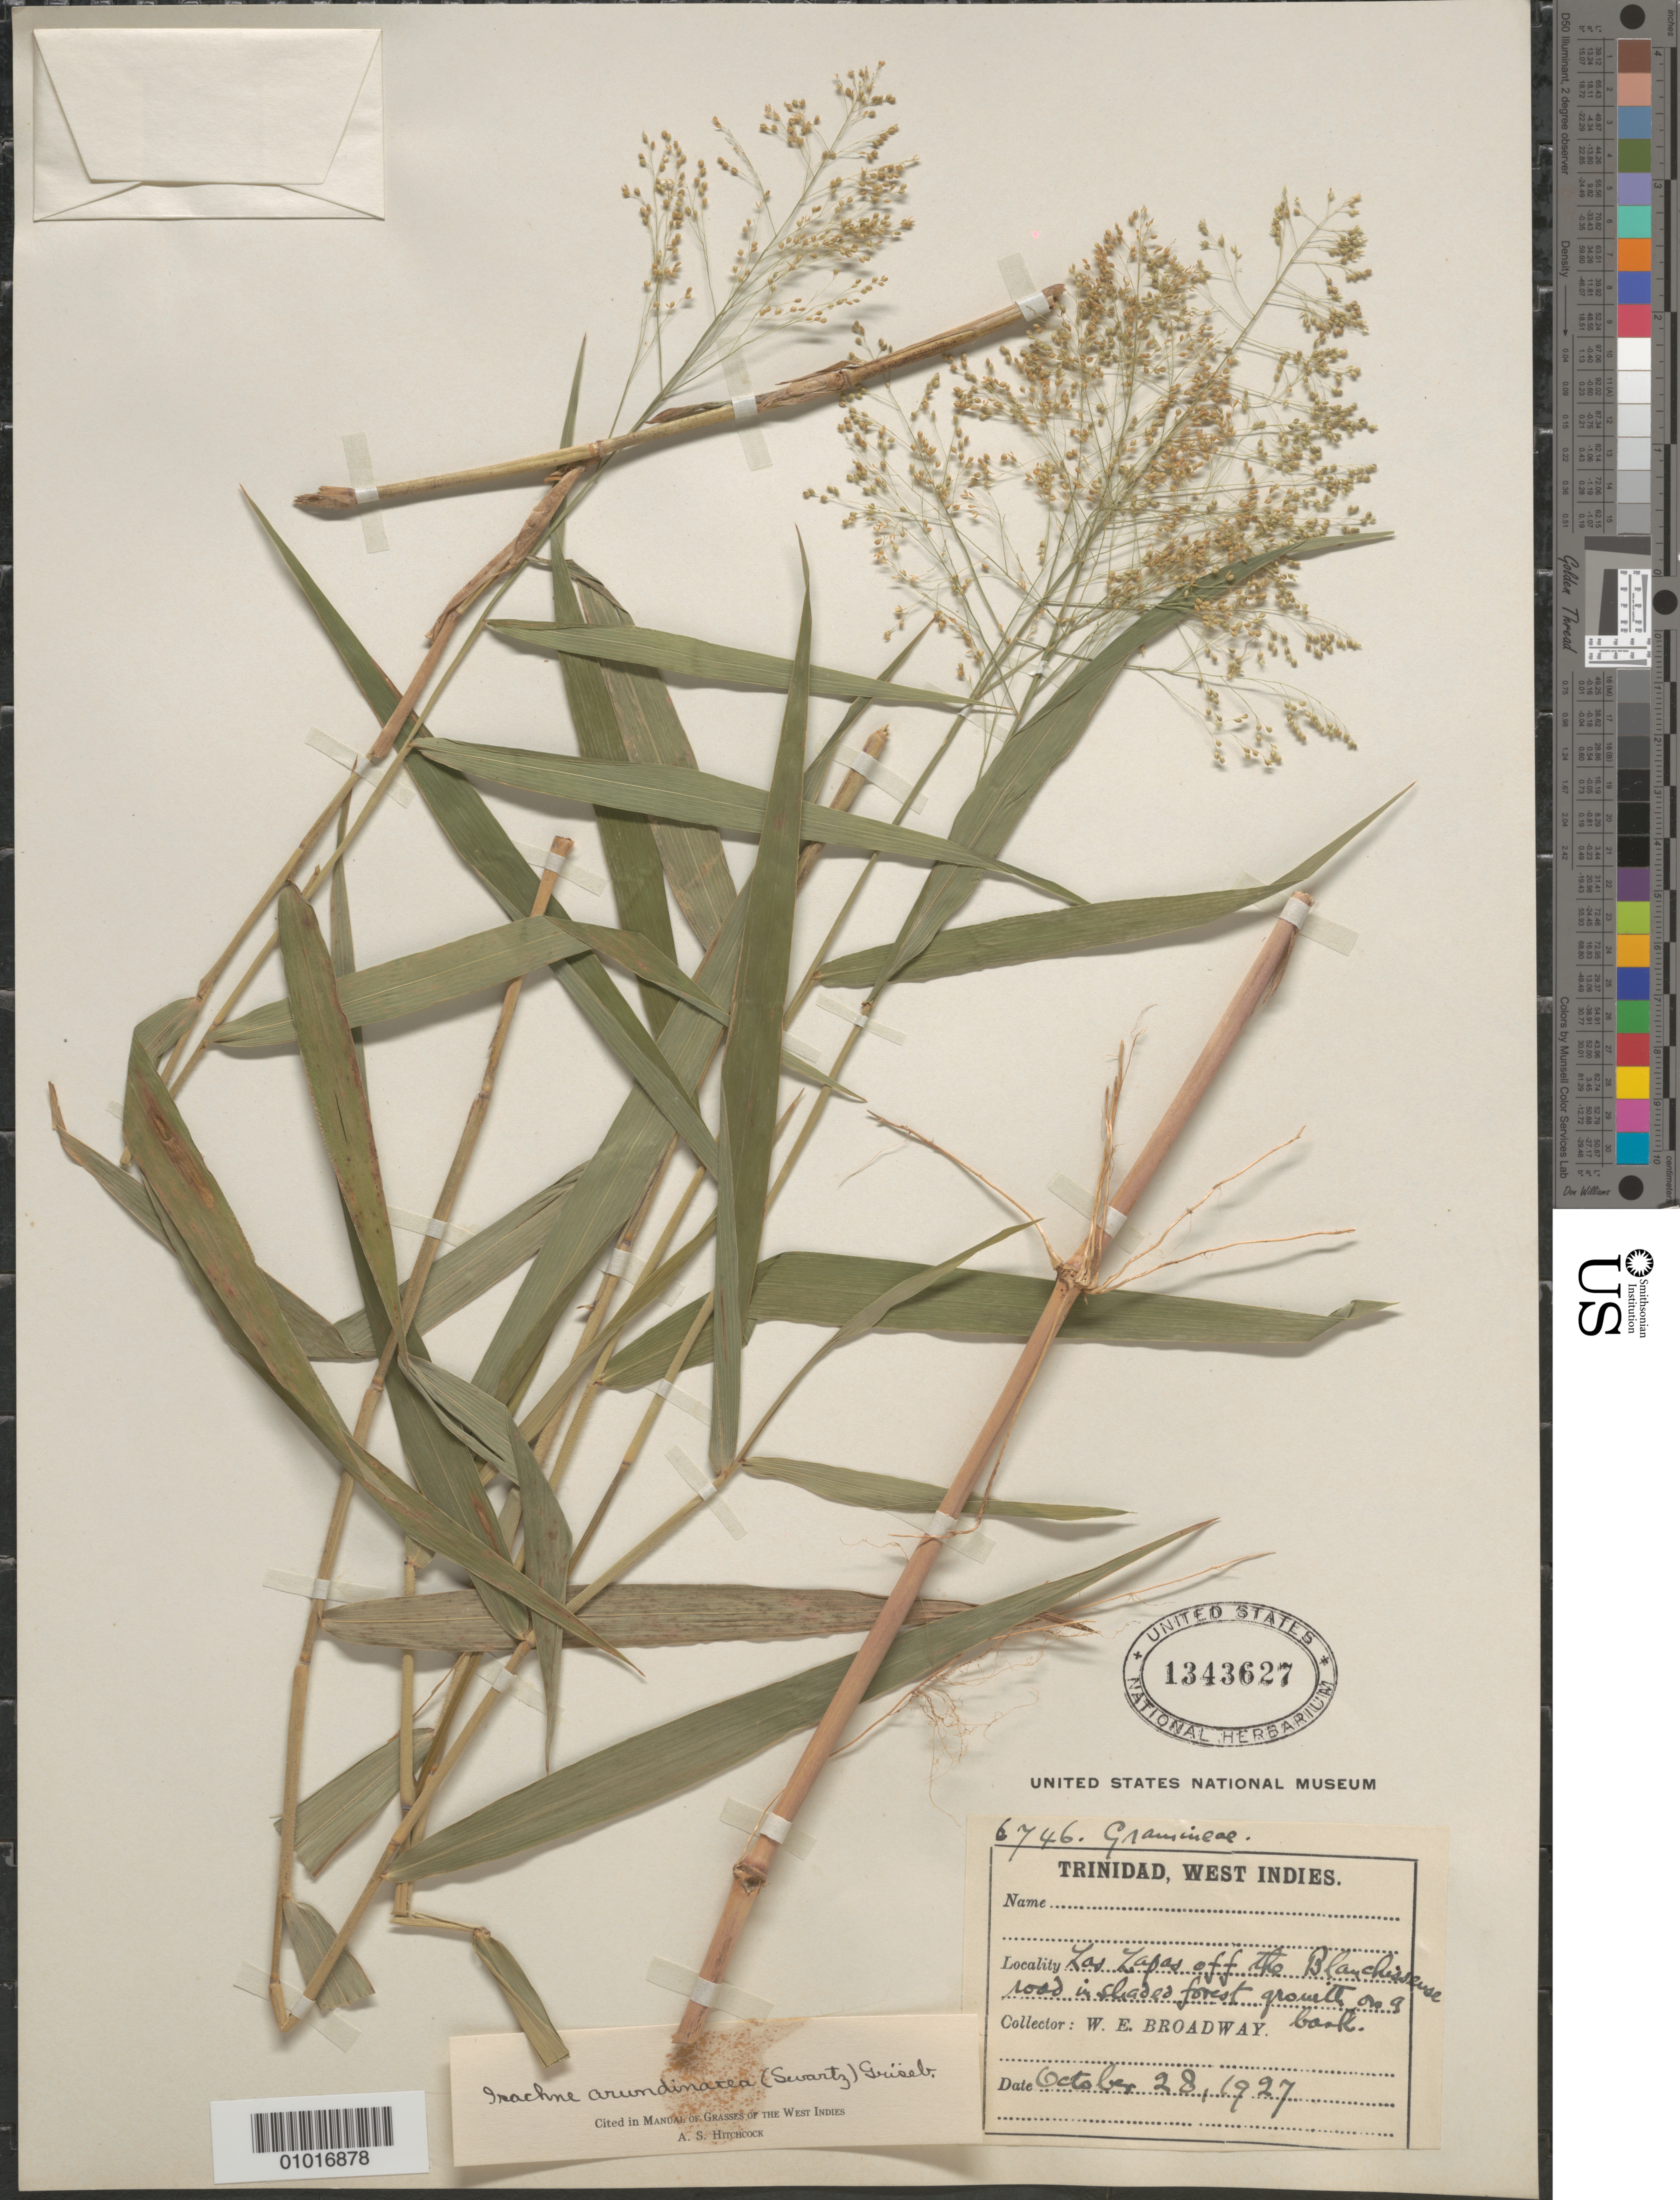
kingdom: Plantae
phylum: Tracheophyta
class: Liliopsida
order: Poales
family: Poaceae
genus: Isachne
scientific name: Isachne disperma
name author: (Lam.) Döll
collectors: W. E. Broadway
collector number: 6746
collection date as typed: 28 Oct 1927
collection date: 1927-10-28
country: Trinidad and Tobago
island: Trinidad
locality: Los Lapos, off the Blanchisseuse road in shaded forest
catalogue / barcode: US 1343627